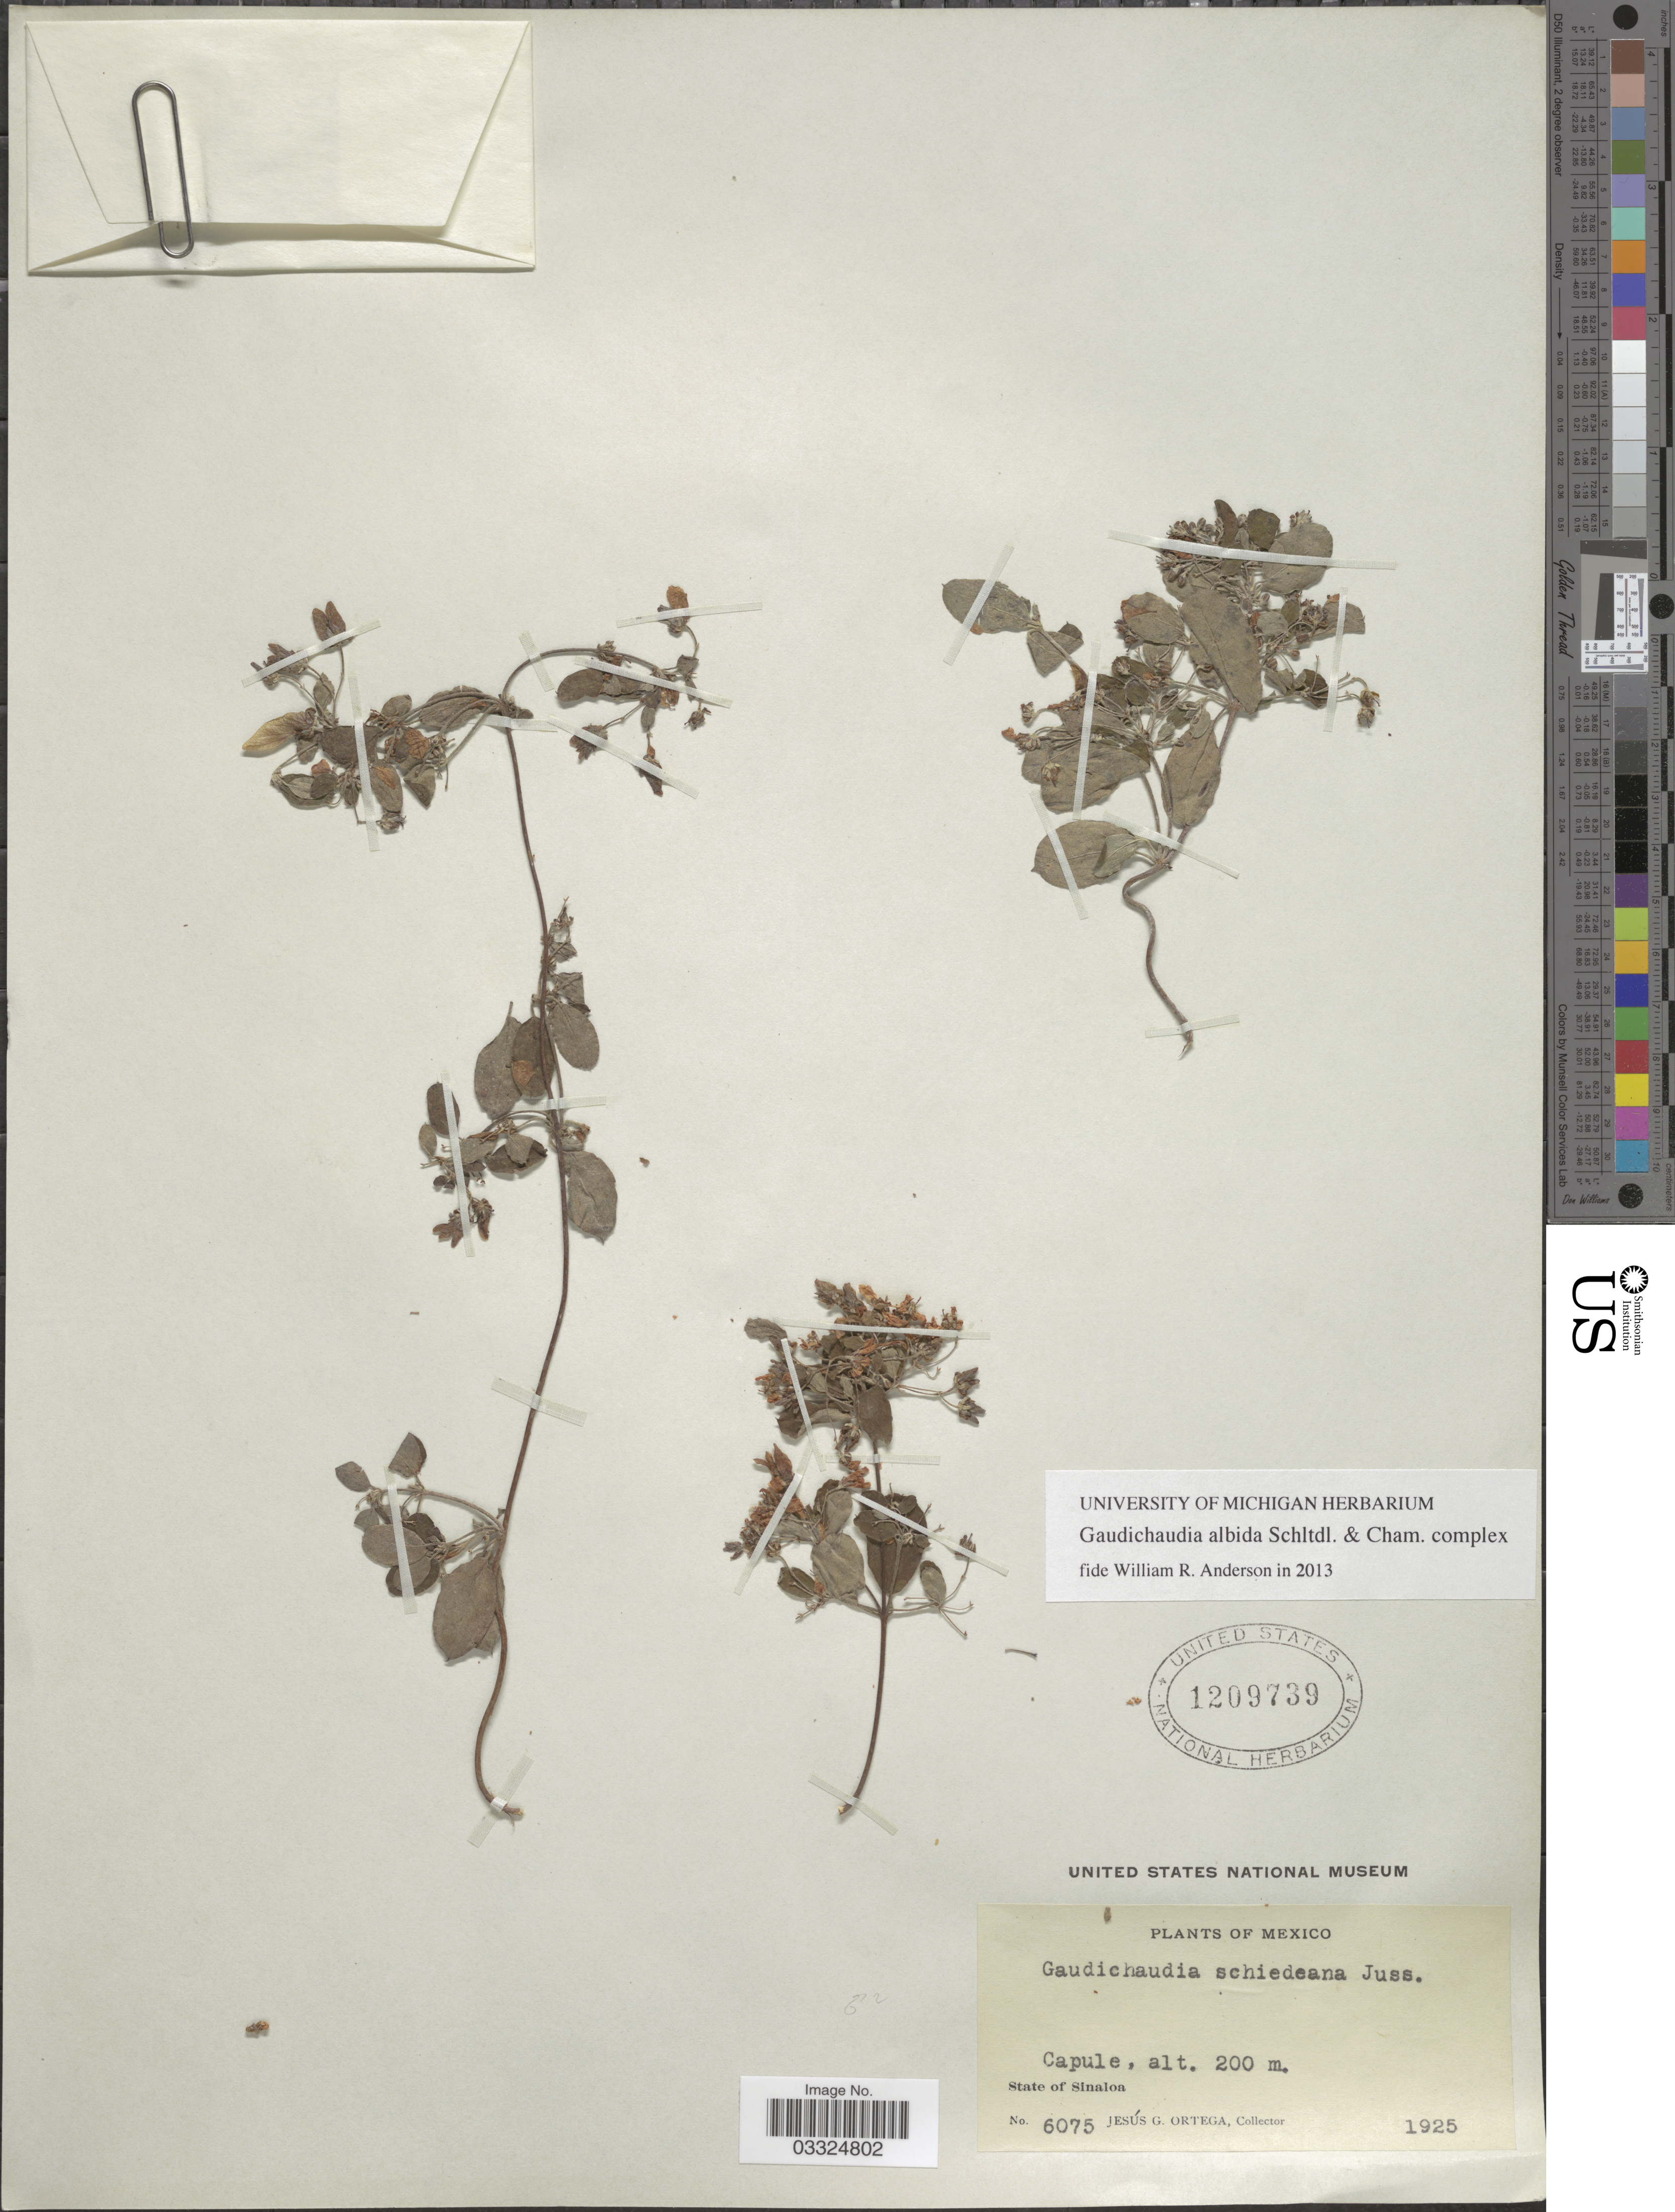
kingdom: Plantae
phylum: Tracheophyta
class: Magnoliopsida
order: Malpighiales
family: Malpighiaceae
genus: Gaudichaudia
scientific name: Gaudichaudia albida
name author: Schltdl. & Cham.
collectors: J. Ortega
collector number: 6075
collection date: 1925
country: Mexico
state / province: Sinaloa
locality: Capule.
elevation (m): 200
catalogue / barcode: US 1209739